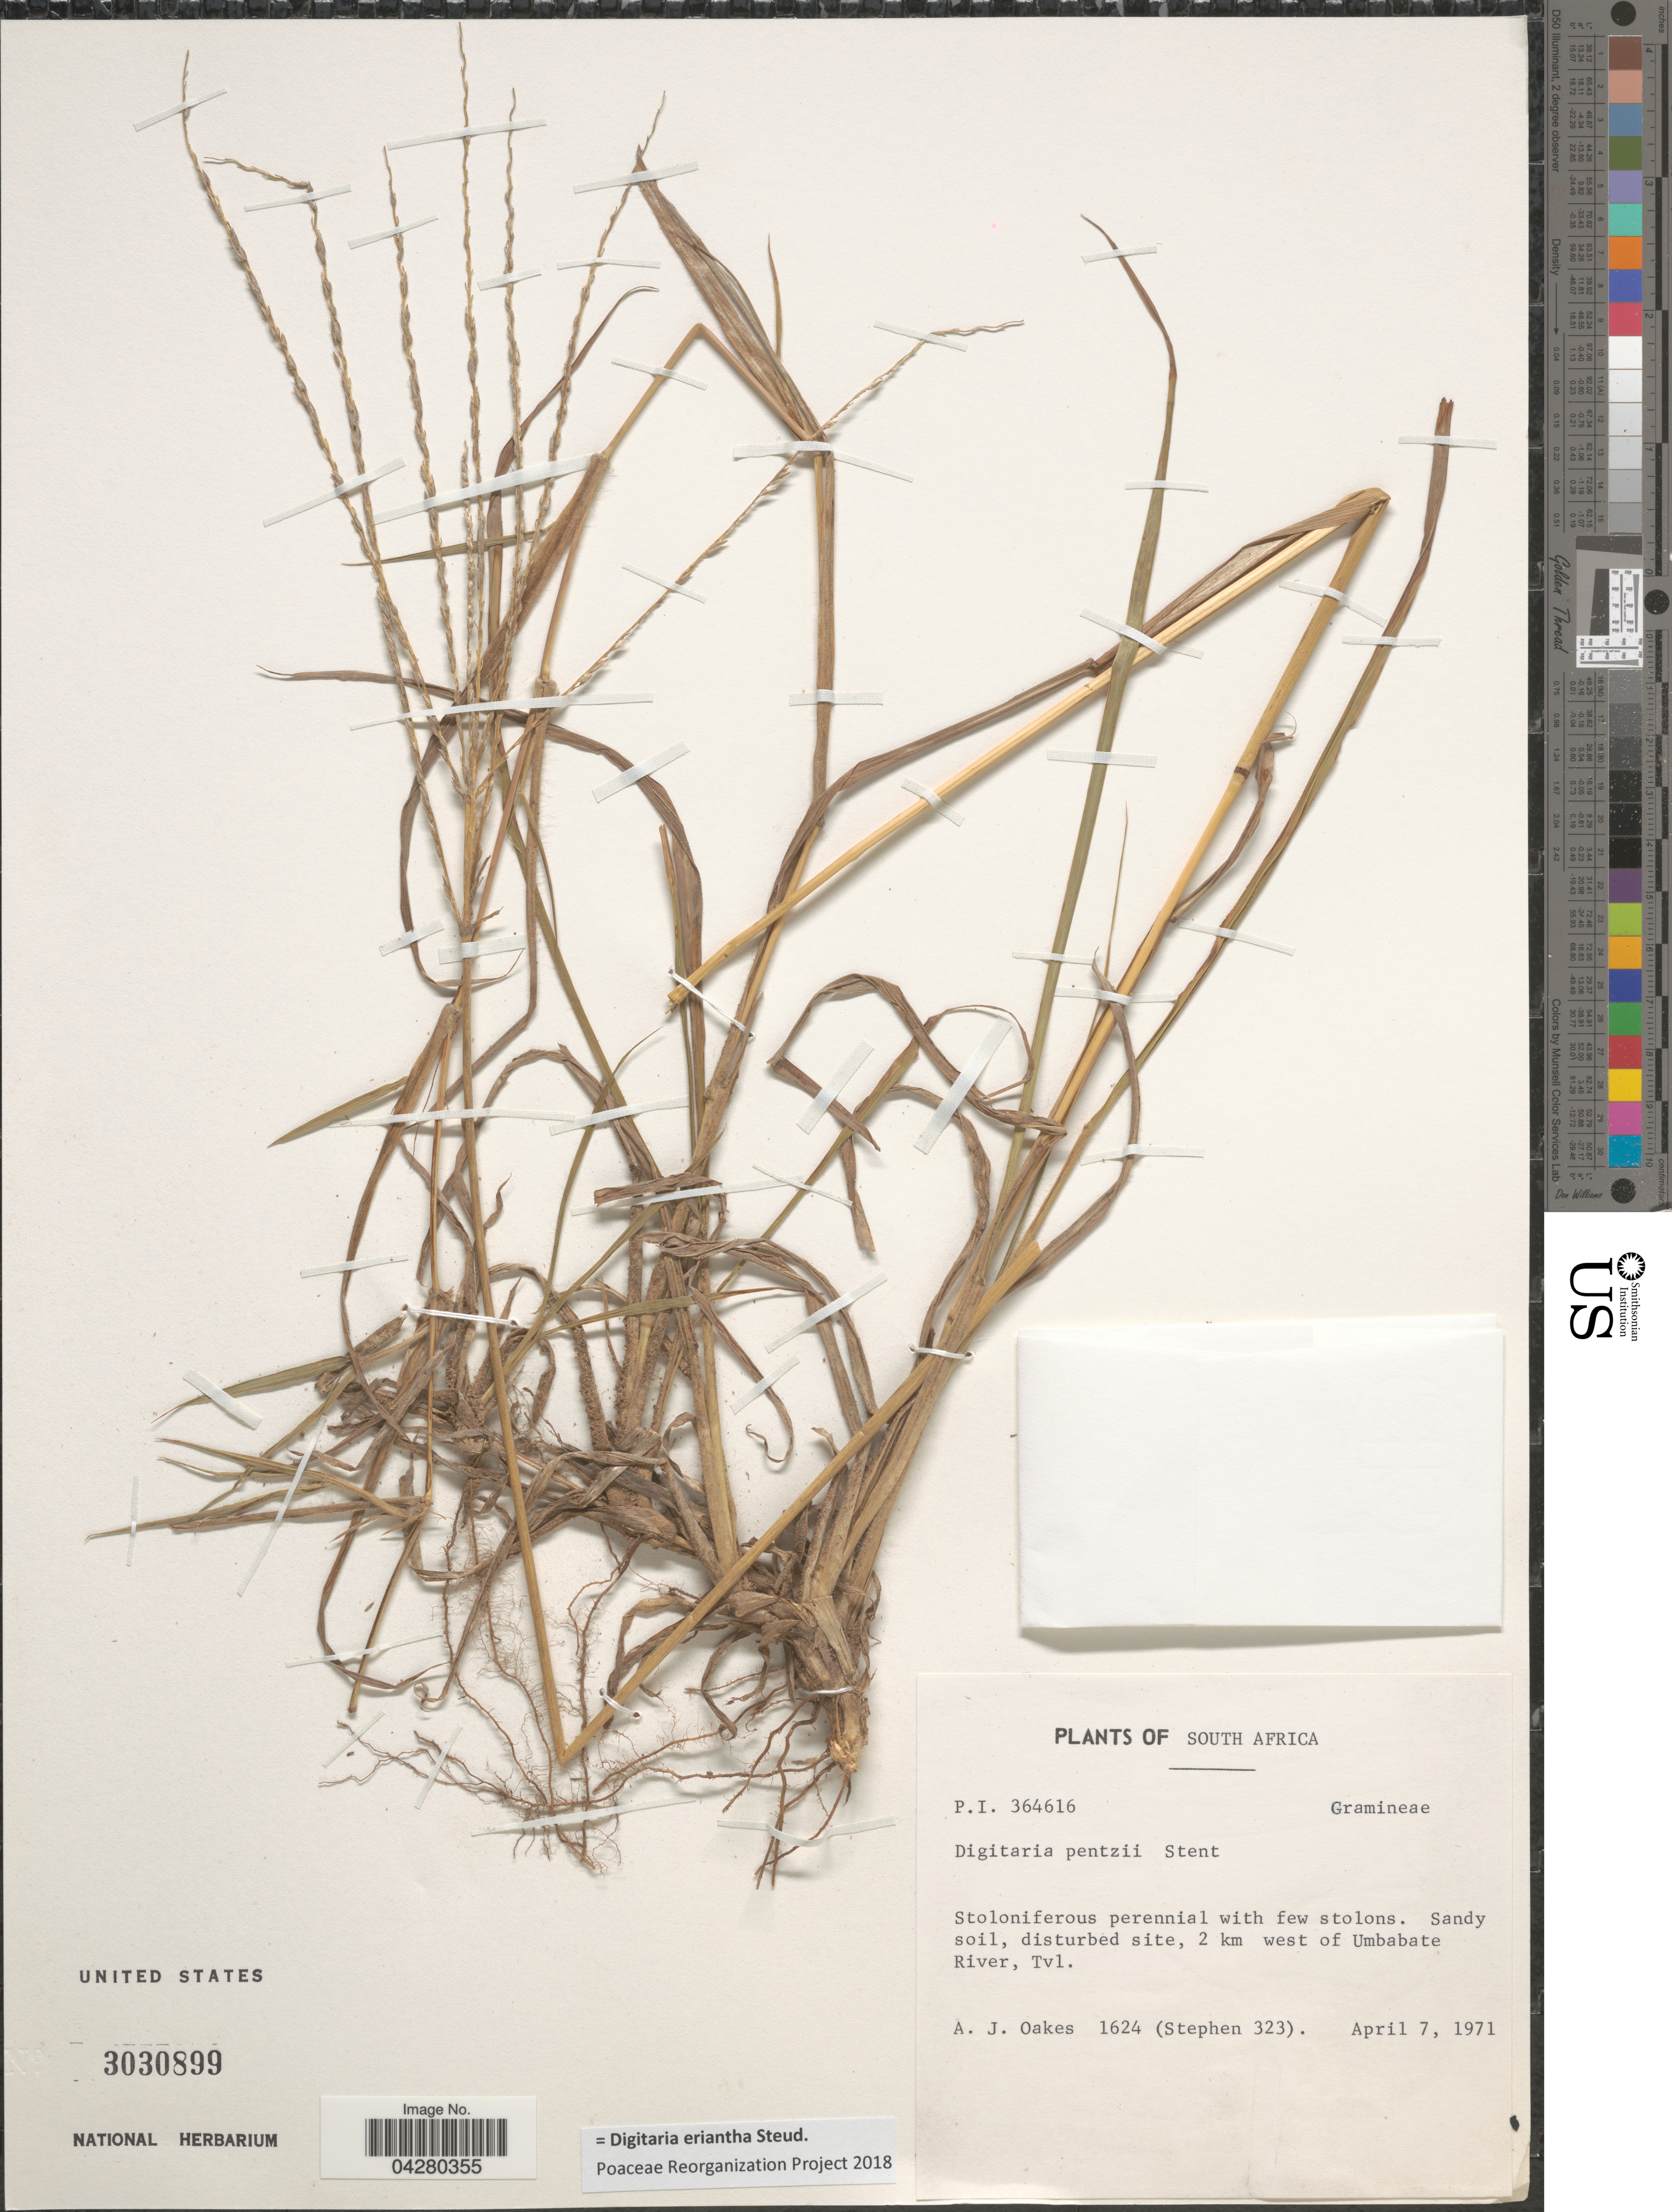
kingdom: Plantae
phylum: Tracheophyta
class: Liliopsida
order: Poales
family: Poaceae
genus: Digitaria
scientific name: Digitaria eriantha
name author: Steud.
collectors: A. Oakes & Stephen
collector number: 1624/323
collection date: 1971-04-07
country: South Africa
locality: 2 km west of Umbabate River, Tvl.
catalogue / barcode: US 3030899